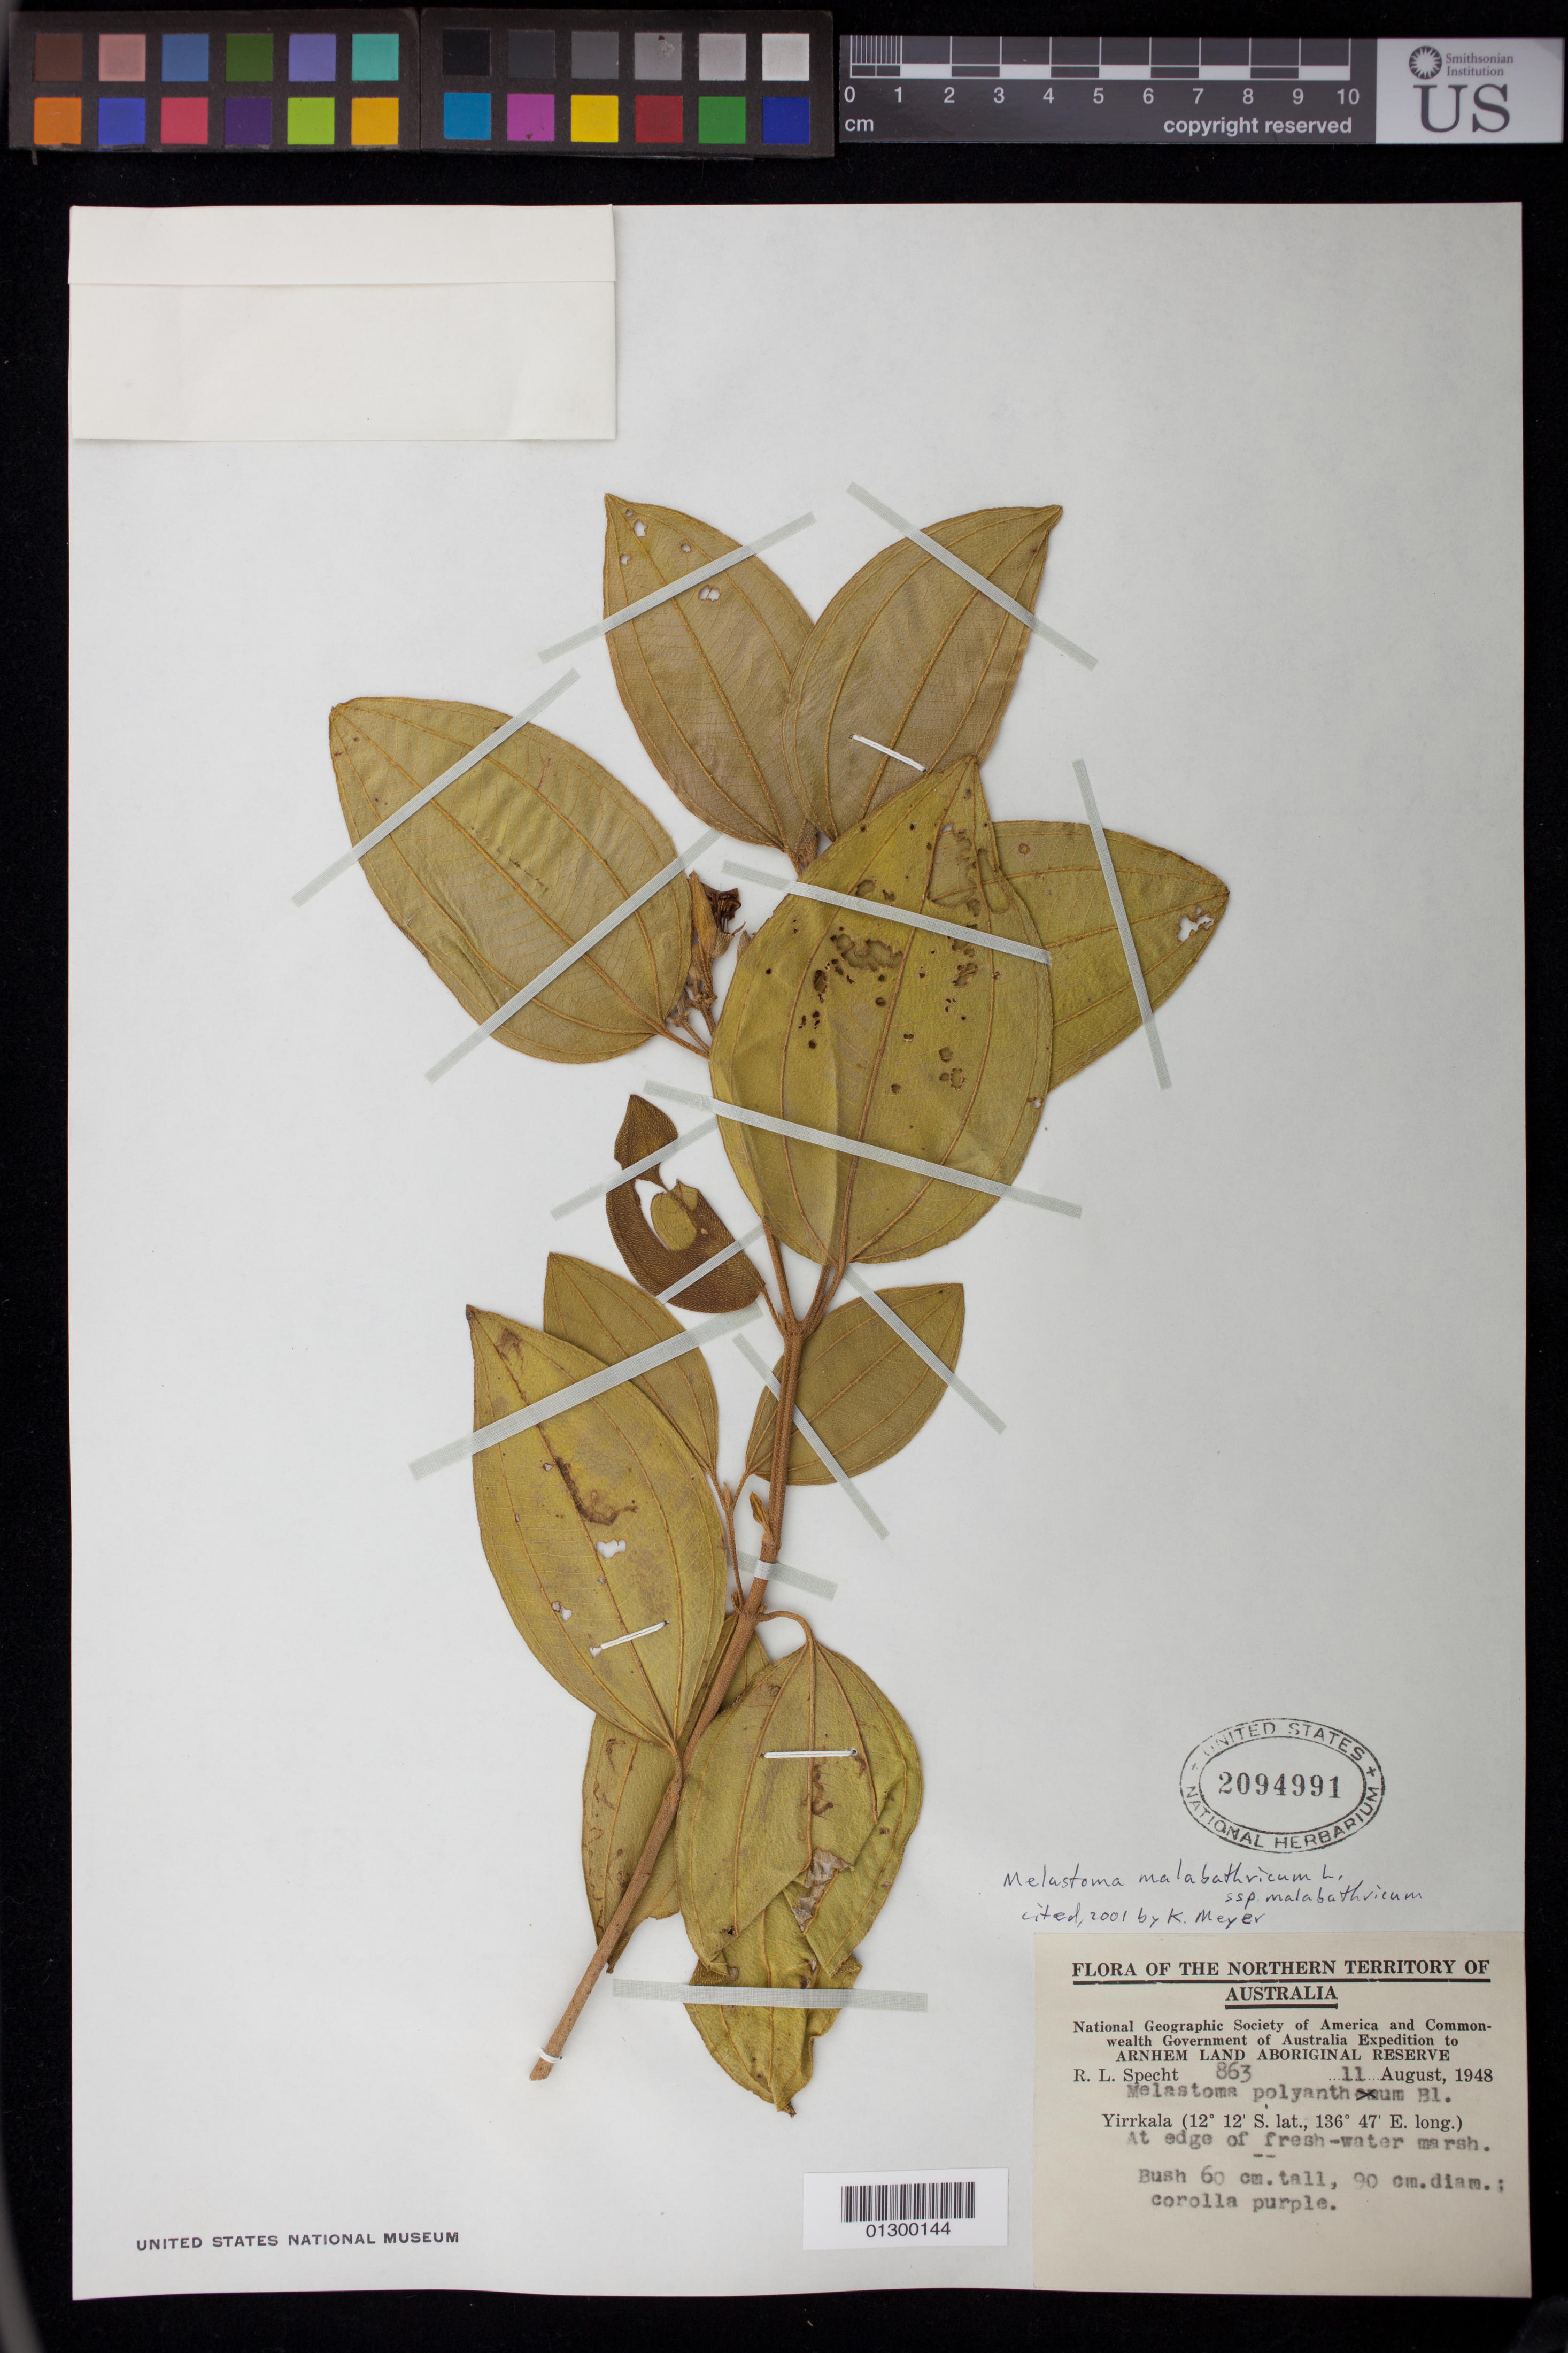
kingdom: Plantae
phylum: Tracheophyta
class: Magnoliopsida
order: Myrtales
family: Melastomataceae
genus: Melastoma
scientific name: Melastoma malabathricum subsp. malabathricum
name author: L.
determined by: Meyer, K. I.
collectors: R. L. Specht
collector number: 863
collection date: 1948-08-11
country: Australia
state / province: Northern Territory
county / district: East Arnhem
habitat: At edge of fresh-water marsh.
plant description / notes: Bush 60 cm. tall, 90 cm. diam.; corolla purple.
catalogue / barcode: US 2094991